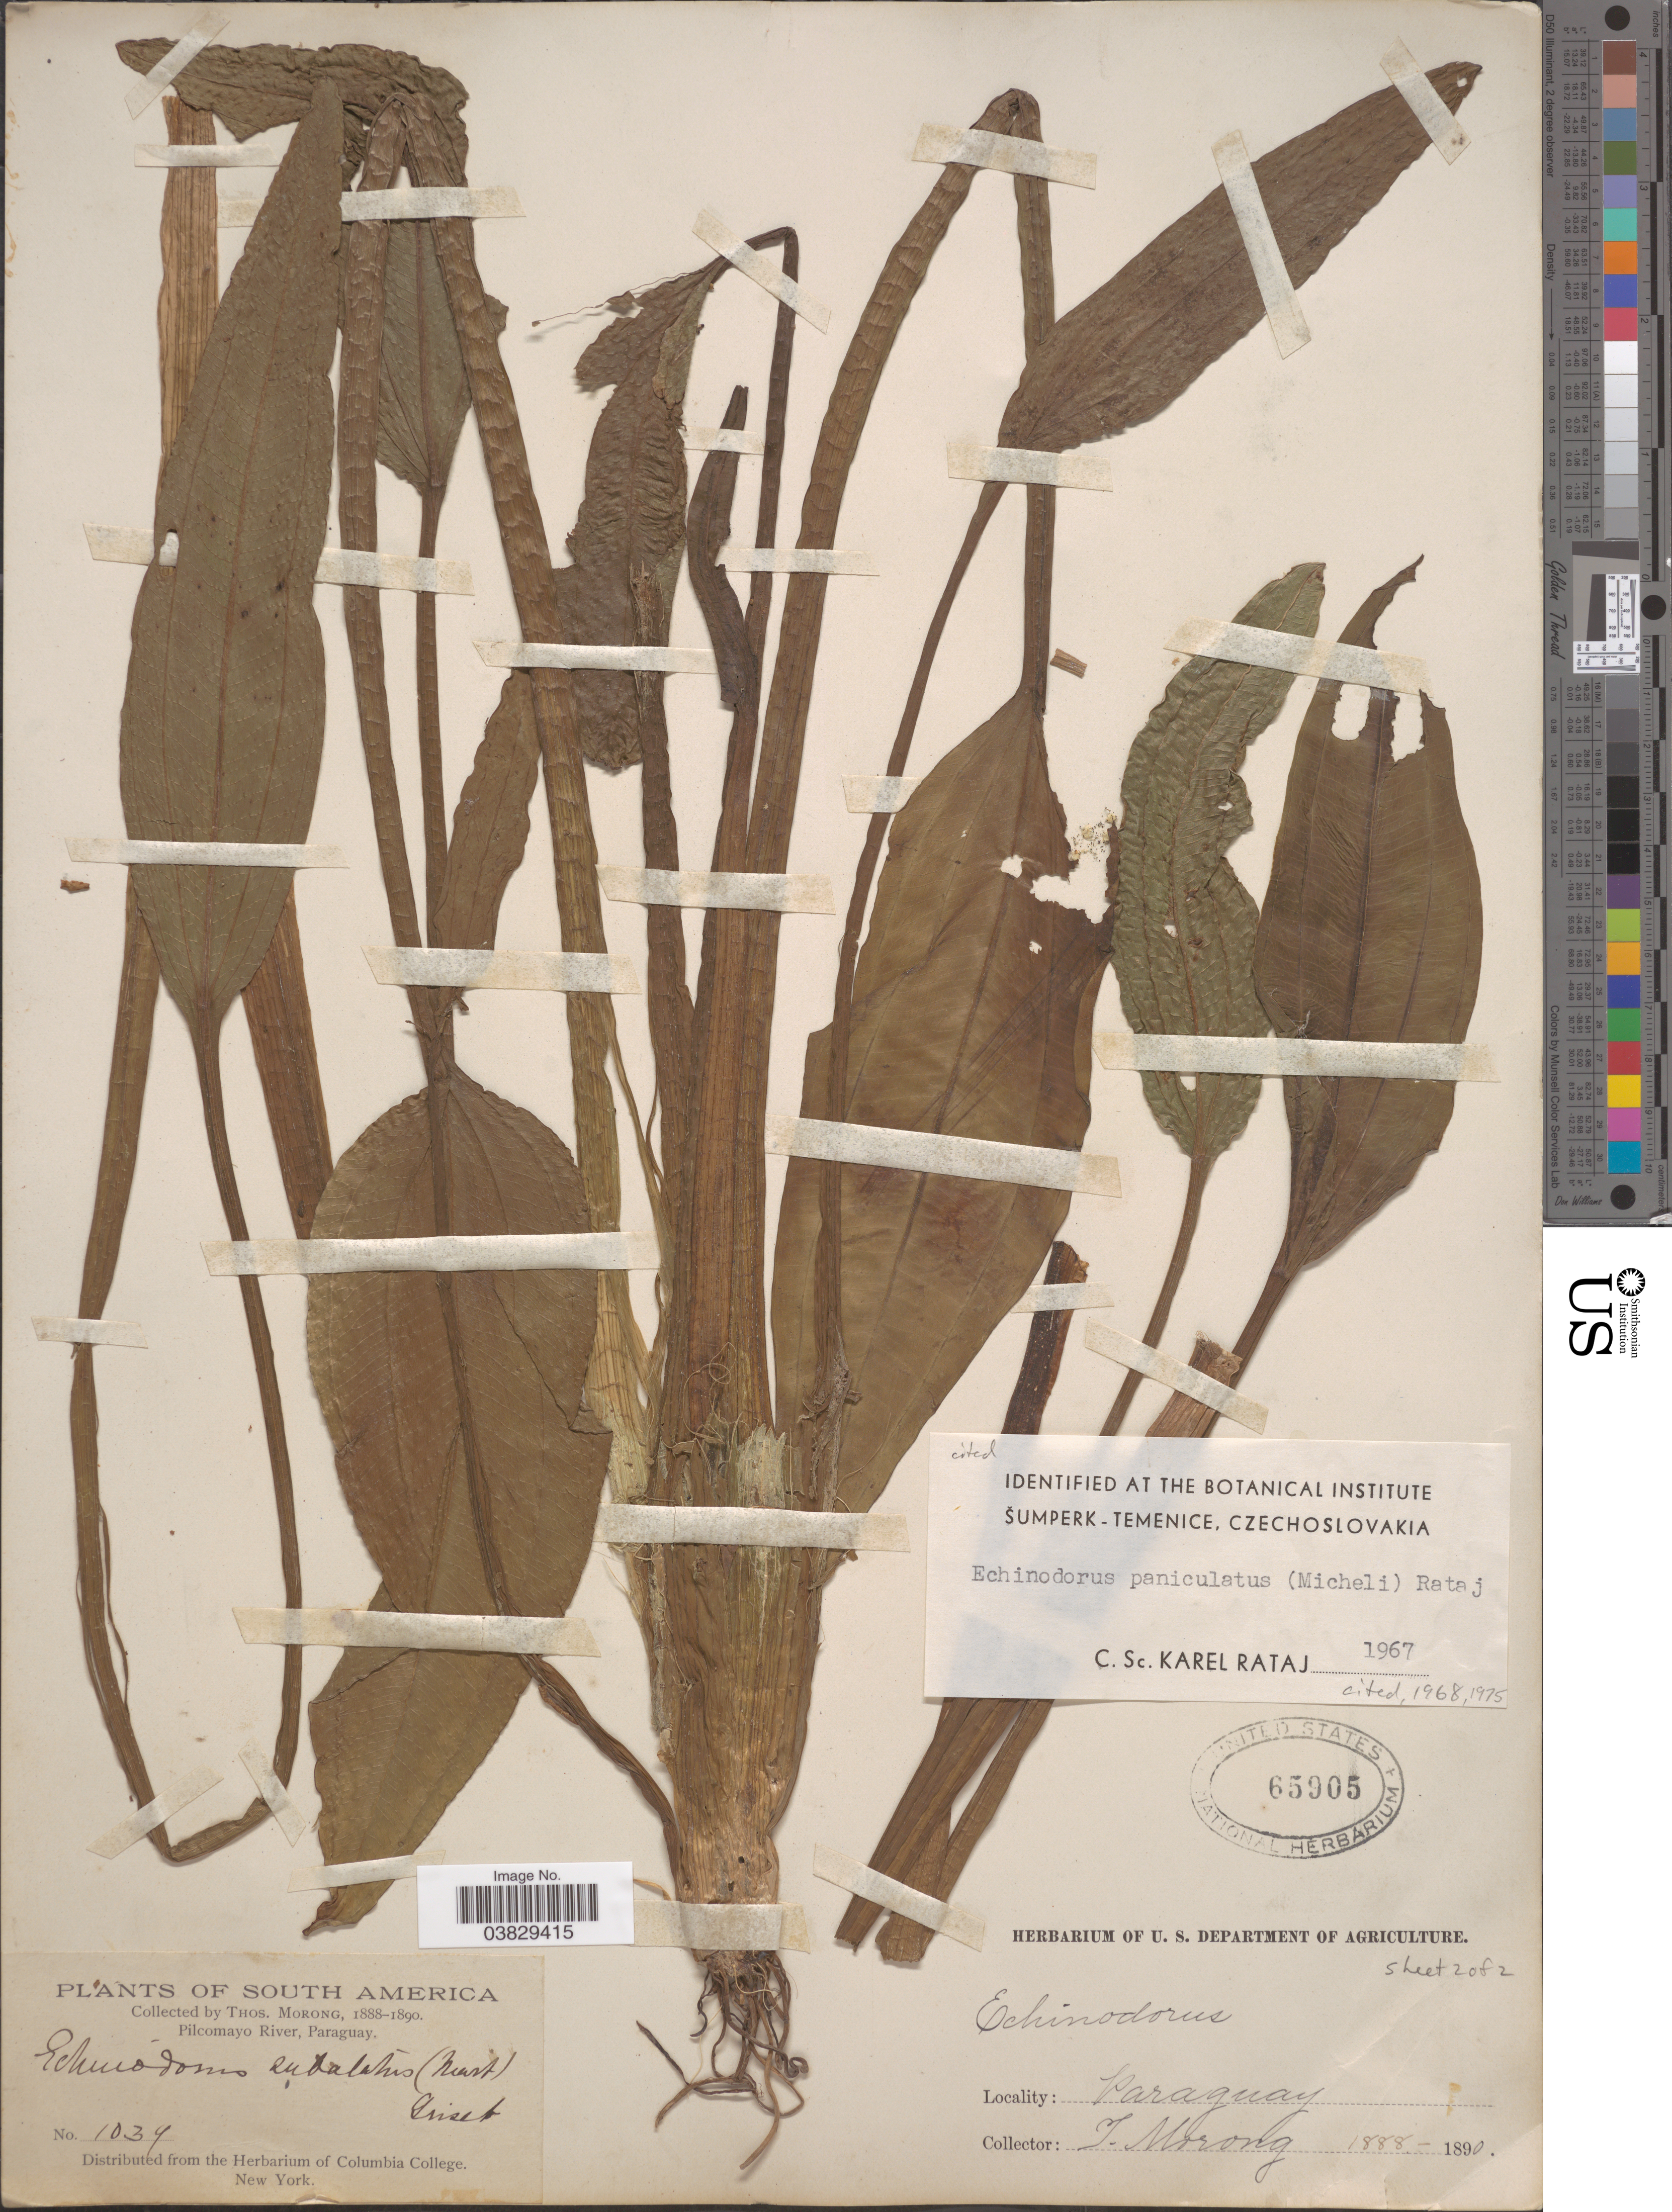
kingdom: Plantae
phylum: Tracheophyta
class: Liliopsida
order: Alismatales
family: Alismataceae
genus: Echinodorus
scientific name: Echinodorus paniculatus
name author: Micheli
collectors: ex herb. T. Morong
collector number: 1037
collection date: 1888/1890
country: Paraguay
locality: Pilcomayo River.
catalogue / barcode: US 65905